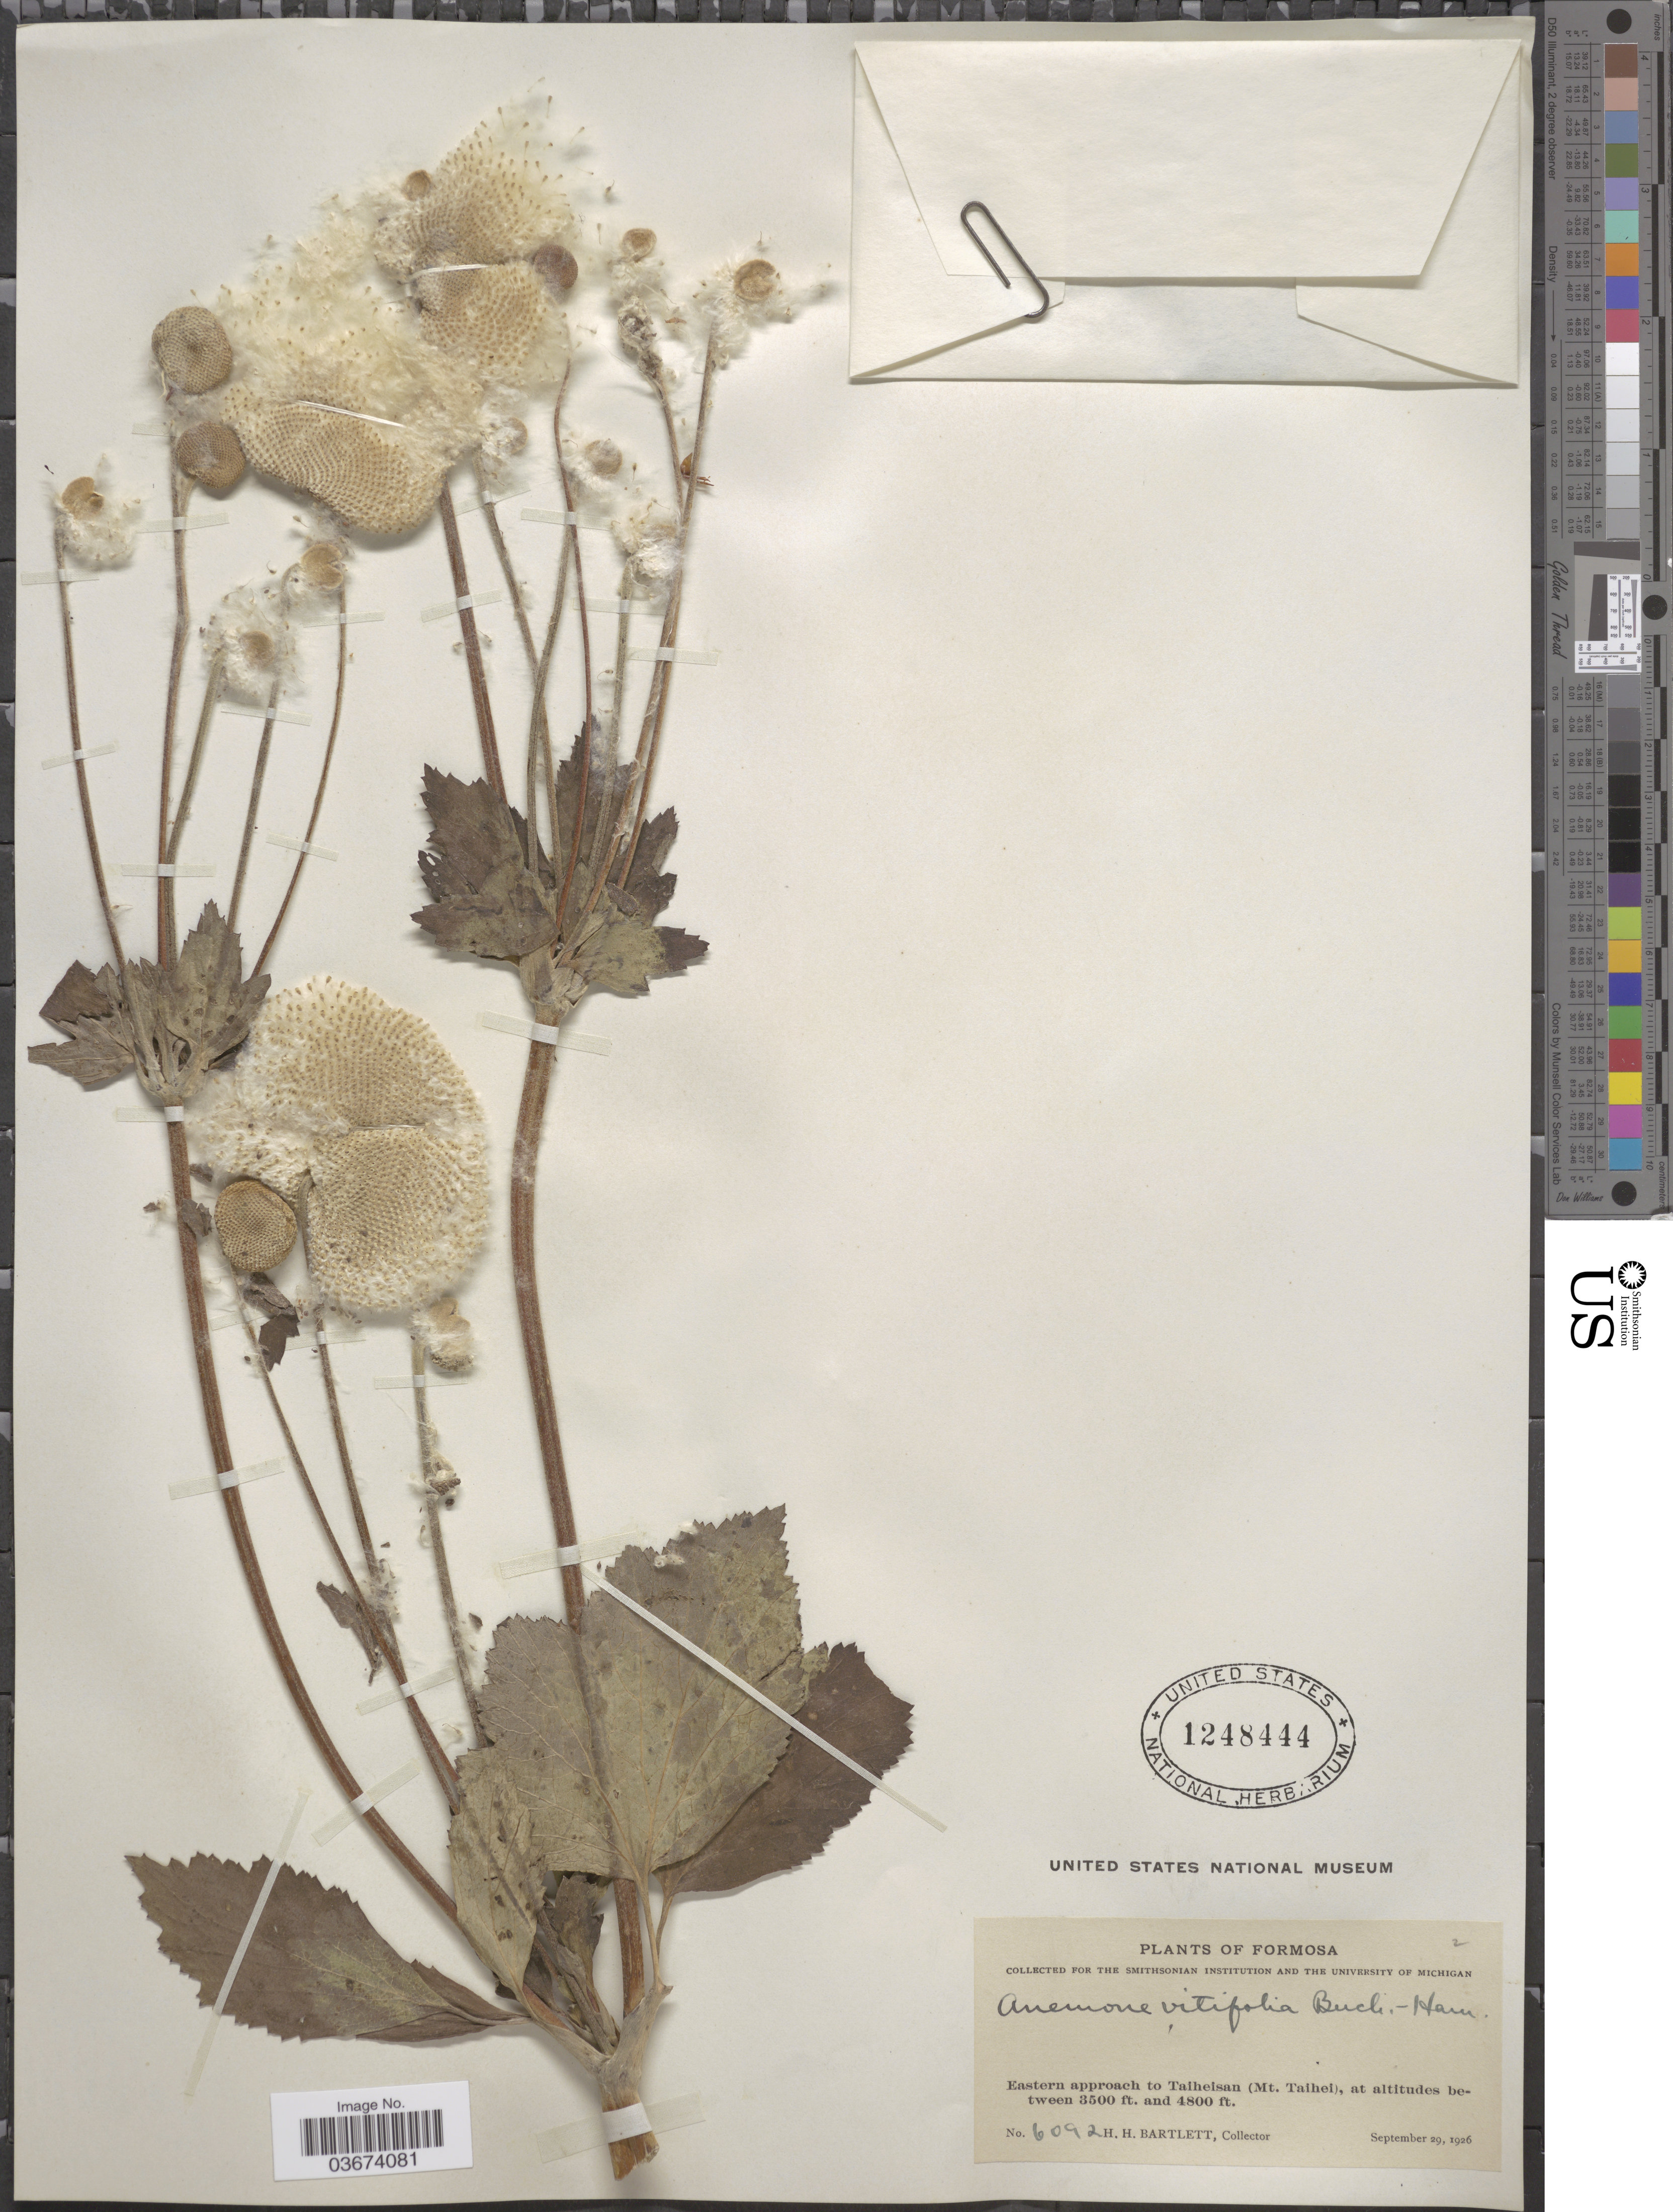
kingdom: Plantae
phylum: Tracheophyta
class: Magnoliopsida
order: Ranunculales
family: Ranunculaceae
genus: Anemone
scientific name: Anemone vitifolia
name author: Buch.-Ham. ex DC.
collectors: H. H. Bartlett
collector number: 6092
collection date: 1926-09-29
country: Taiwan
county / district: Yilan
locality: Eastern approach to Taiheisan (Mt. Taihei).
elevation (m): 1067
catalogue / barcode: US 1248444